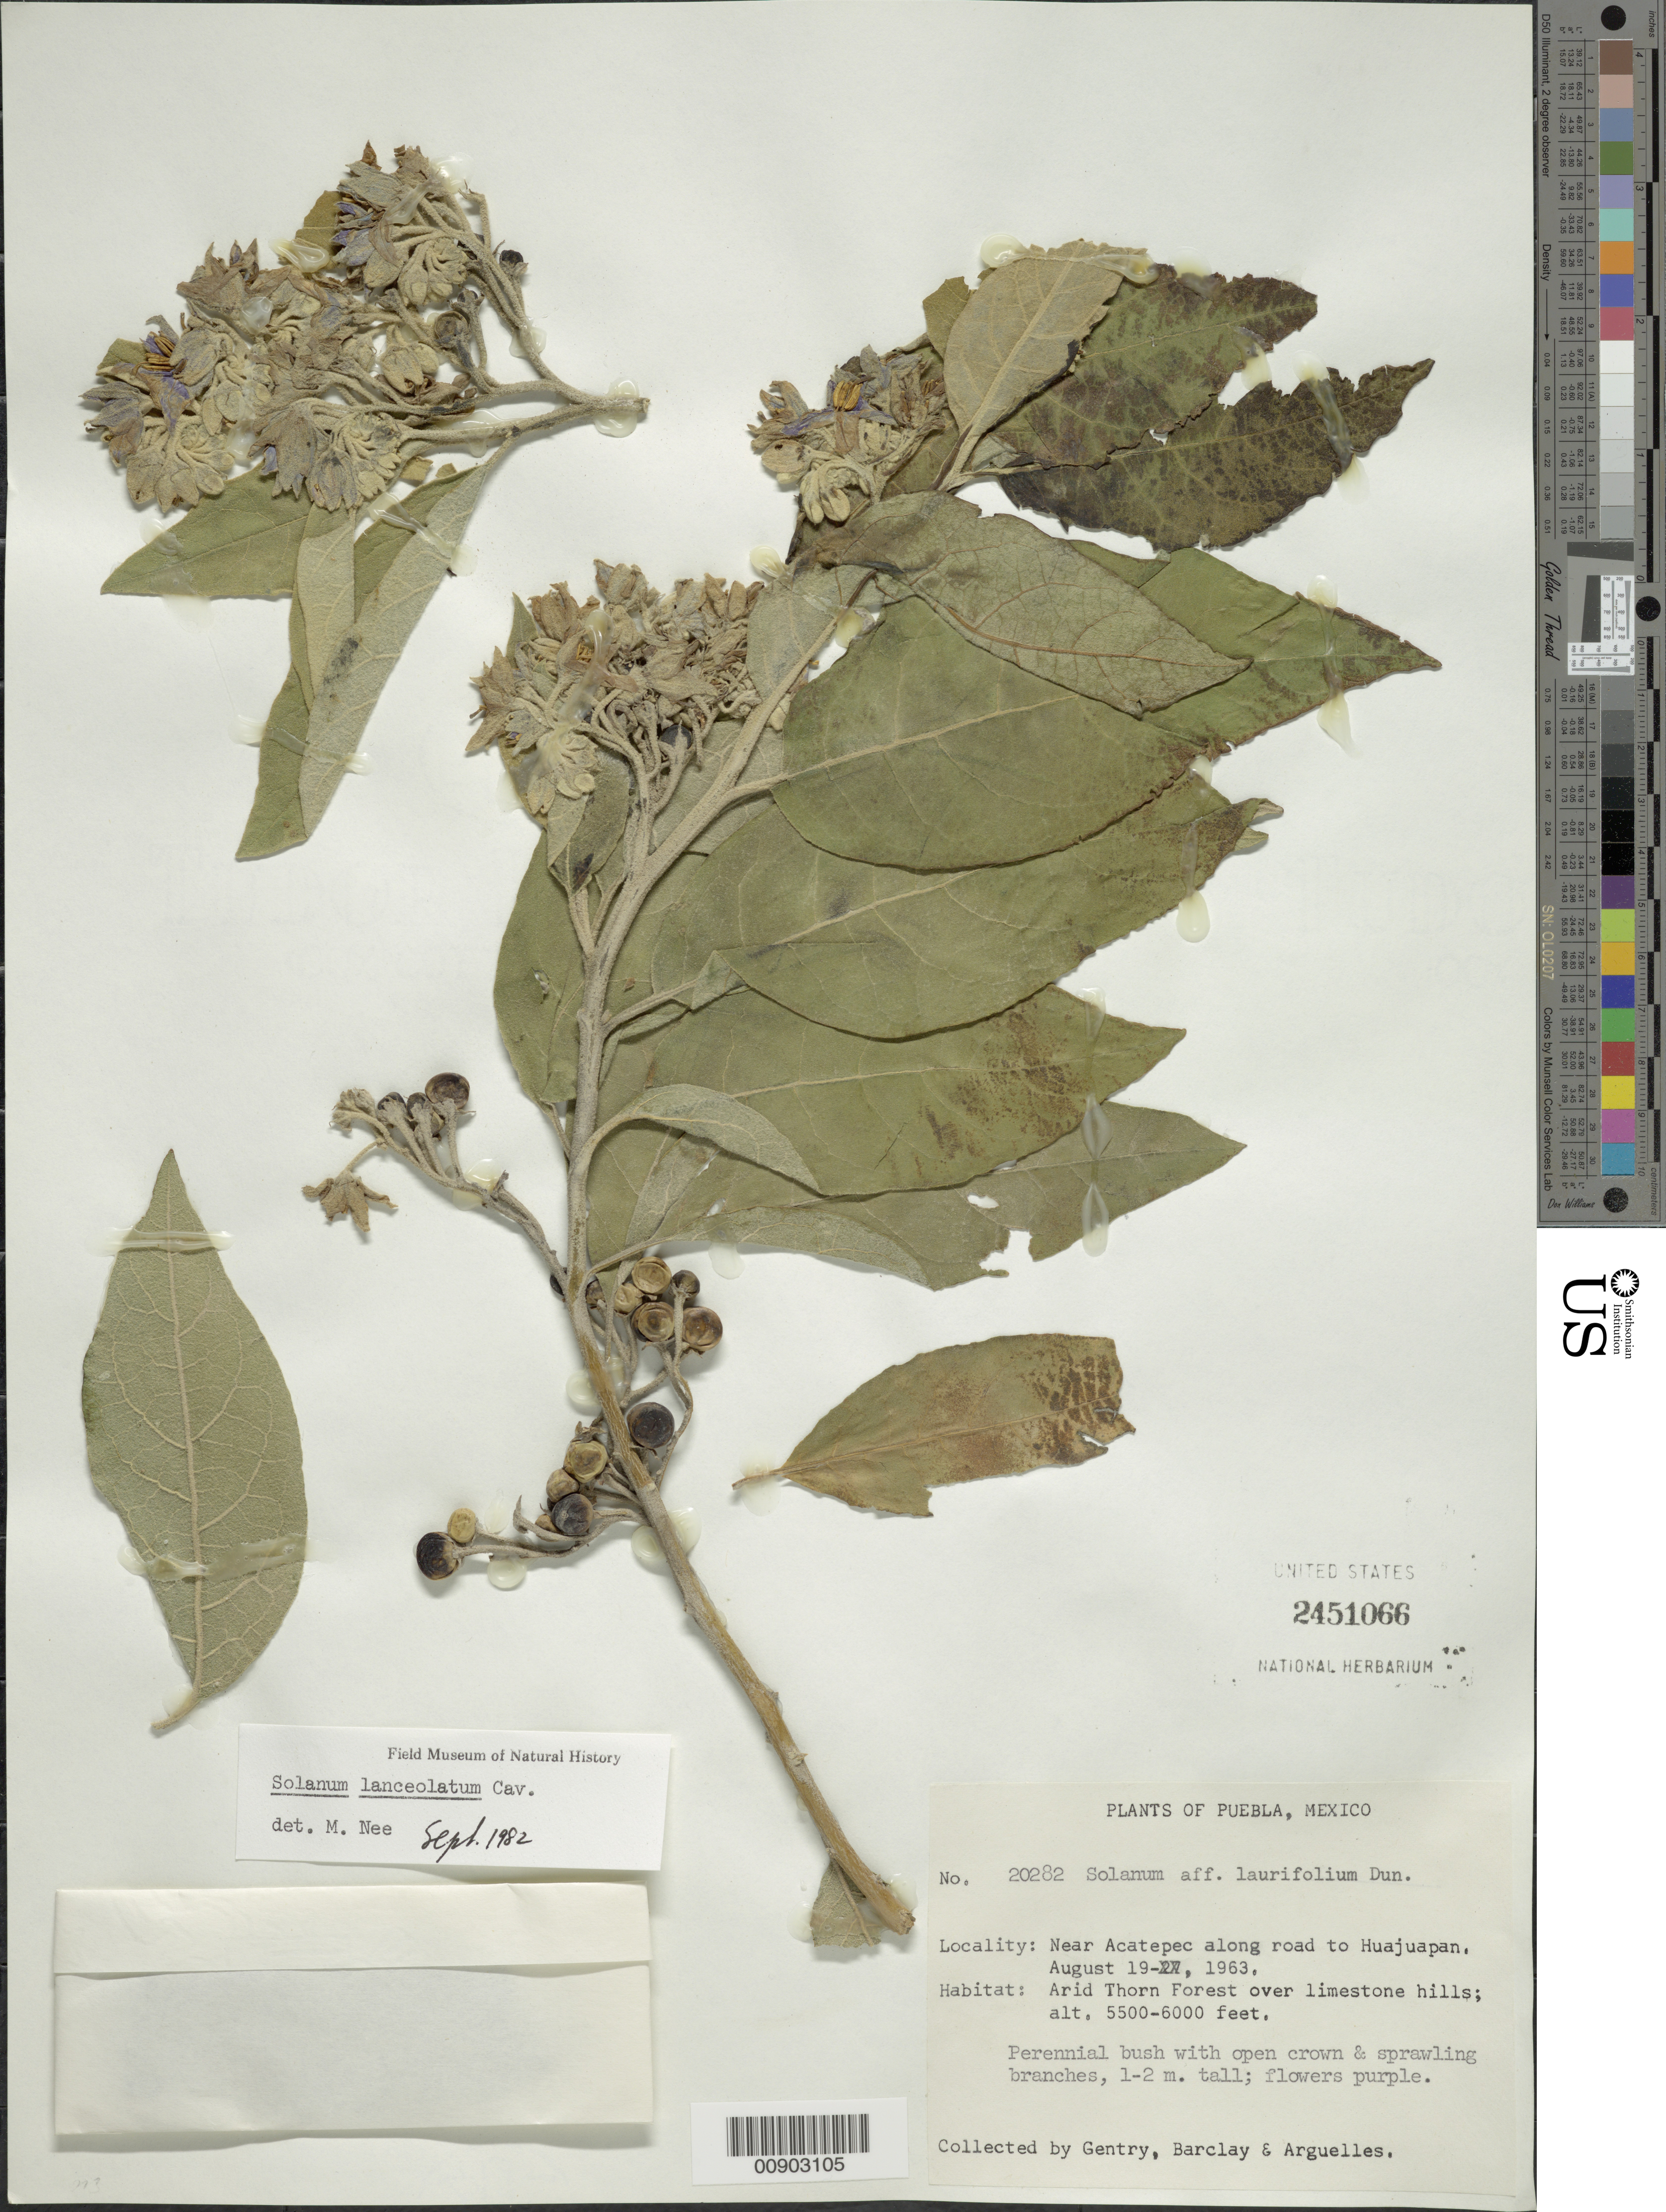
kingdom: Plantae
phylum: Tracheophyta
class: Magnoliopsida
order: Solanales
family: Solanaceae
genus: Solanum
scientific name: Solanum lanceolatum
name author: Cav.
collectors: Gentry, --, -- Barclay & Arguelles, --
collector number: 20282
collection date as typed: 19 Aug 1963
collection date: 1963-08-19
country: Mexico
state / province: Puebla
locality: Near Acatepec along road to Huajuapan.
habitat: Arid Thorn Forest over limestone hills.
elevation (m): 1676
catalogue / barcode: US 2451066